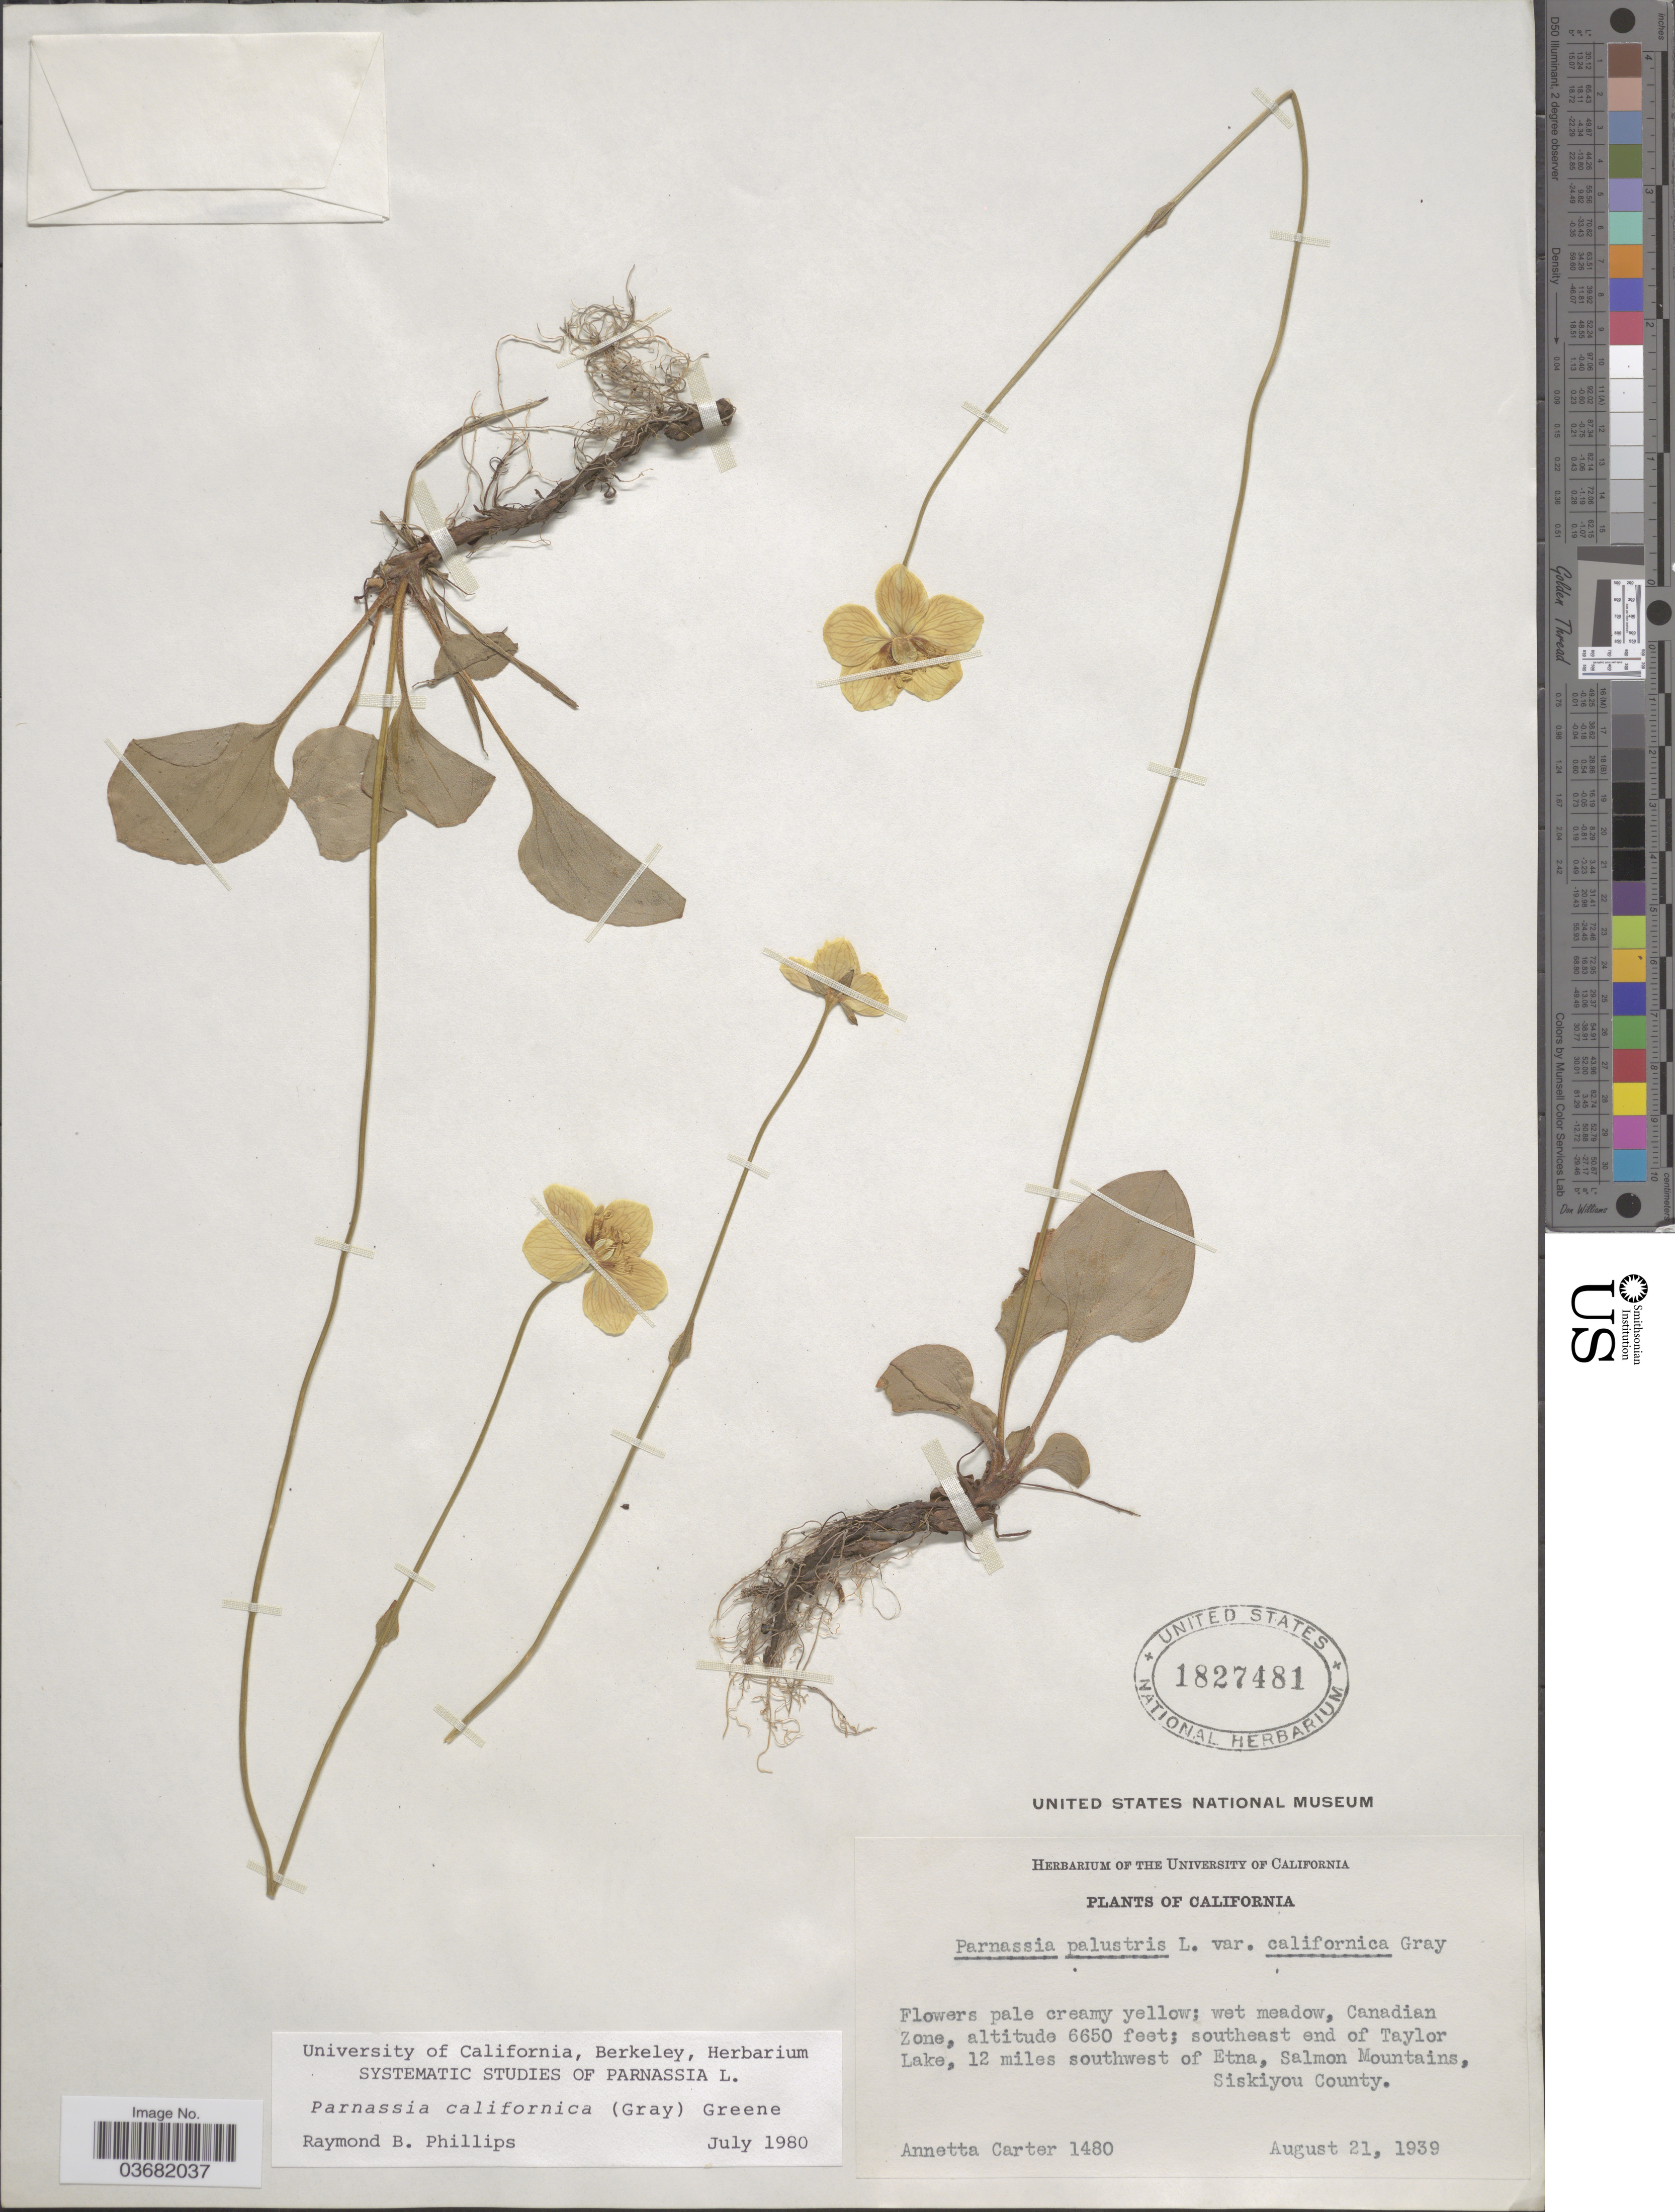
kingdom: Plantae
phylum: Tracheophyta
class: Magnoliopsida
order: Celastrales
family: Parnassiaceae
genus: Parnassia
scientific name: Parnassia californica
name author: (A. Gray) Greene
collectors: A. Carter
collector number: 1480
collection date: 1939-08-21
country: United States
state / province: California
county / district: Siskiyou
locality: Canadian Zone; southeast end of Taylor Lake, 12 miles southwest of Etna, Salmon Mountains, Siskiyou County.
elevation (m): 2027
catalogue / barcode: US 1827481